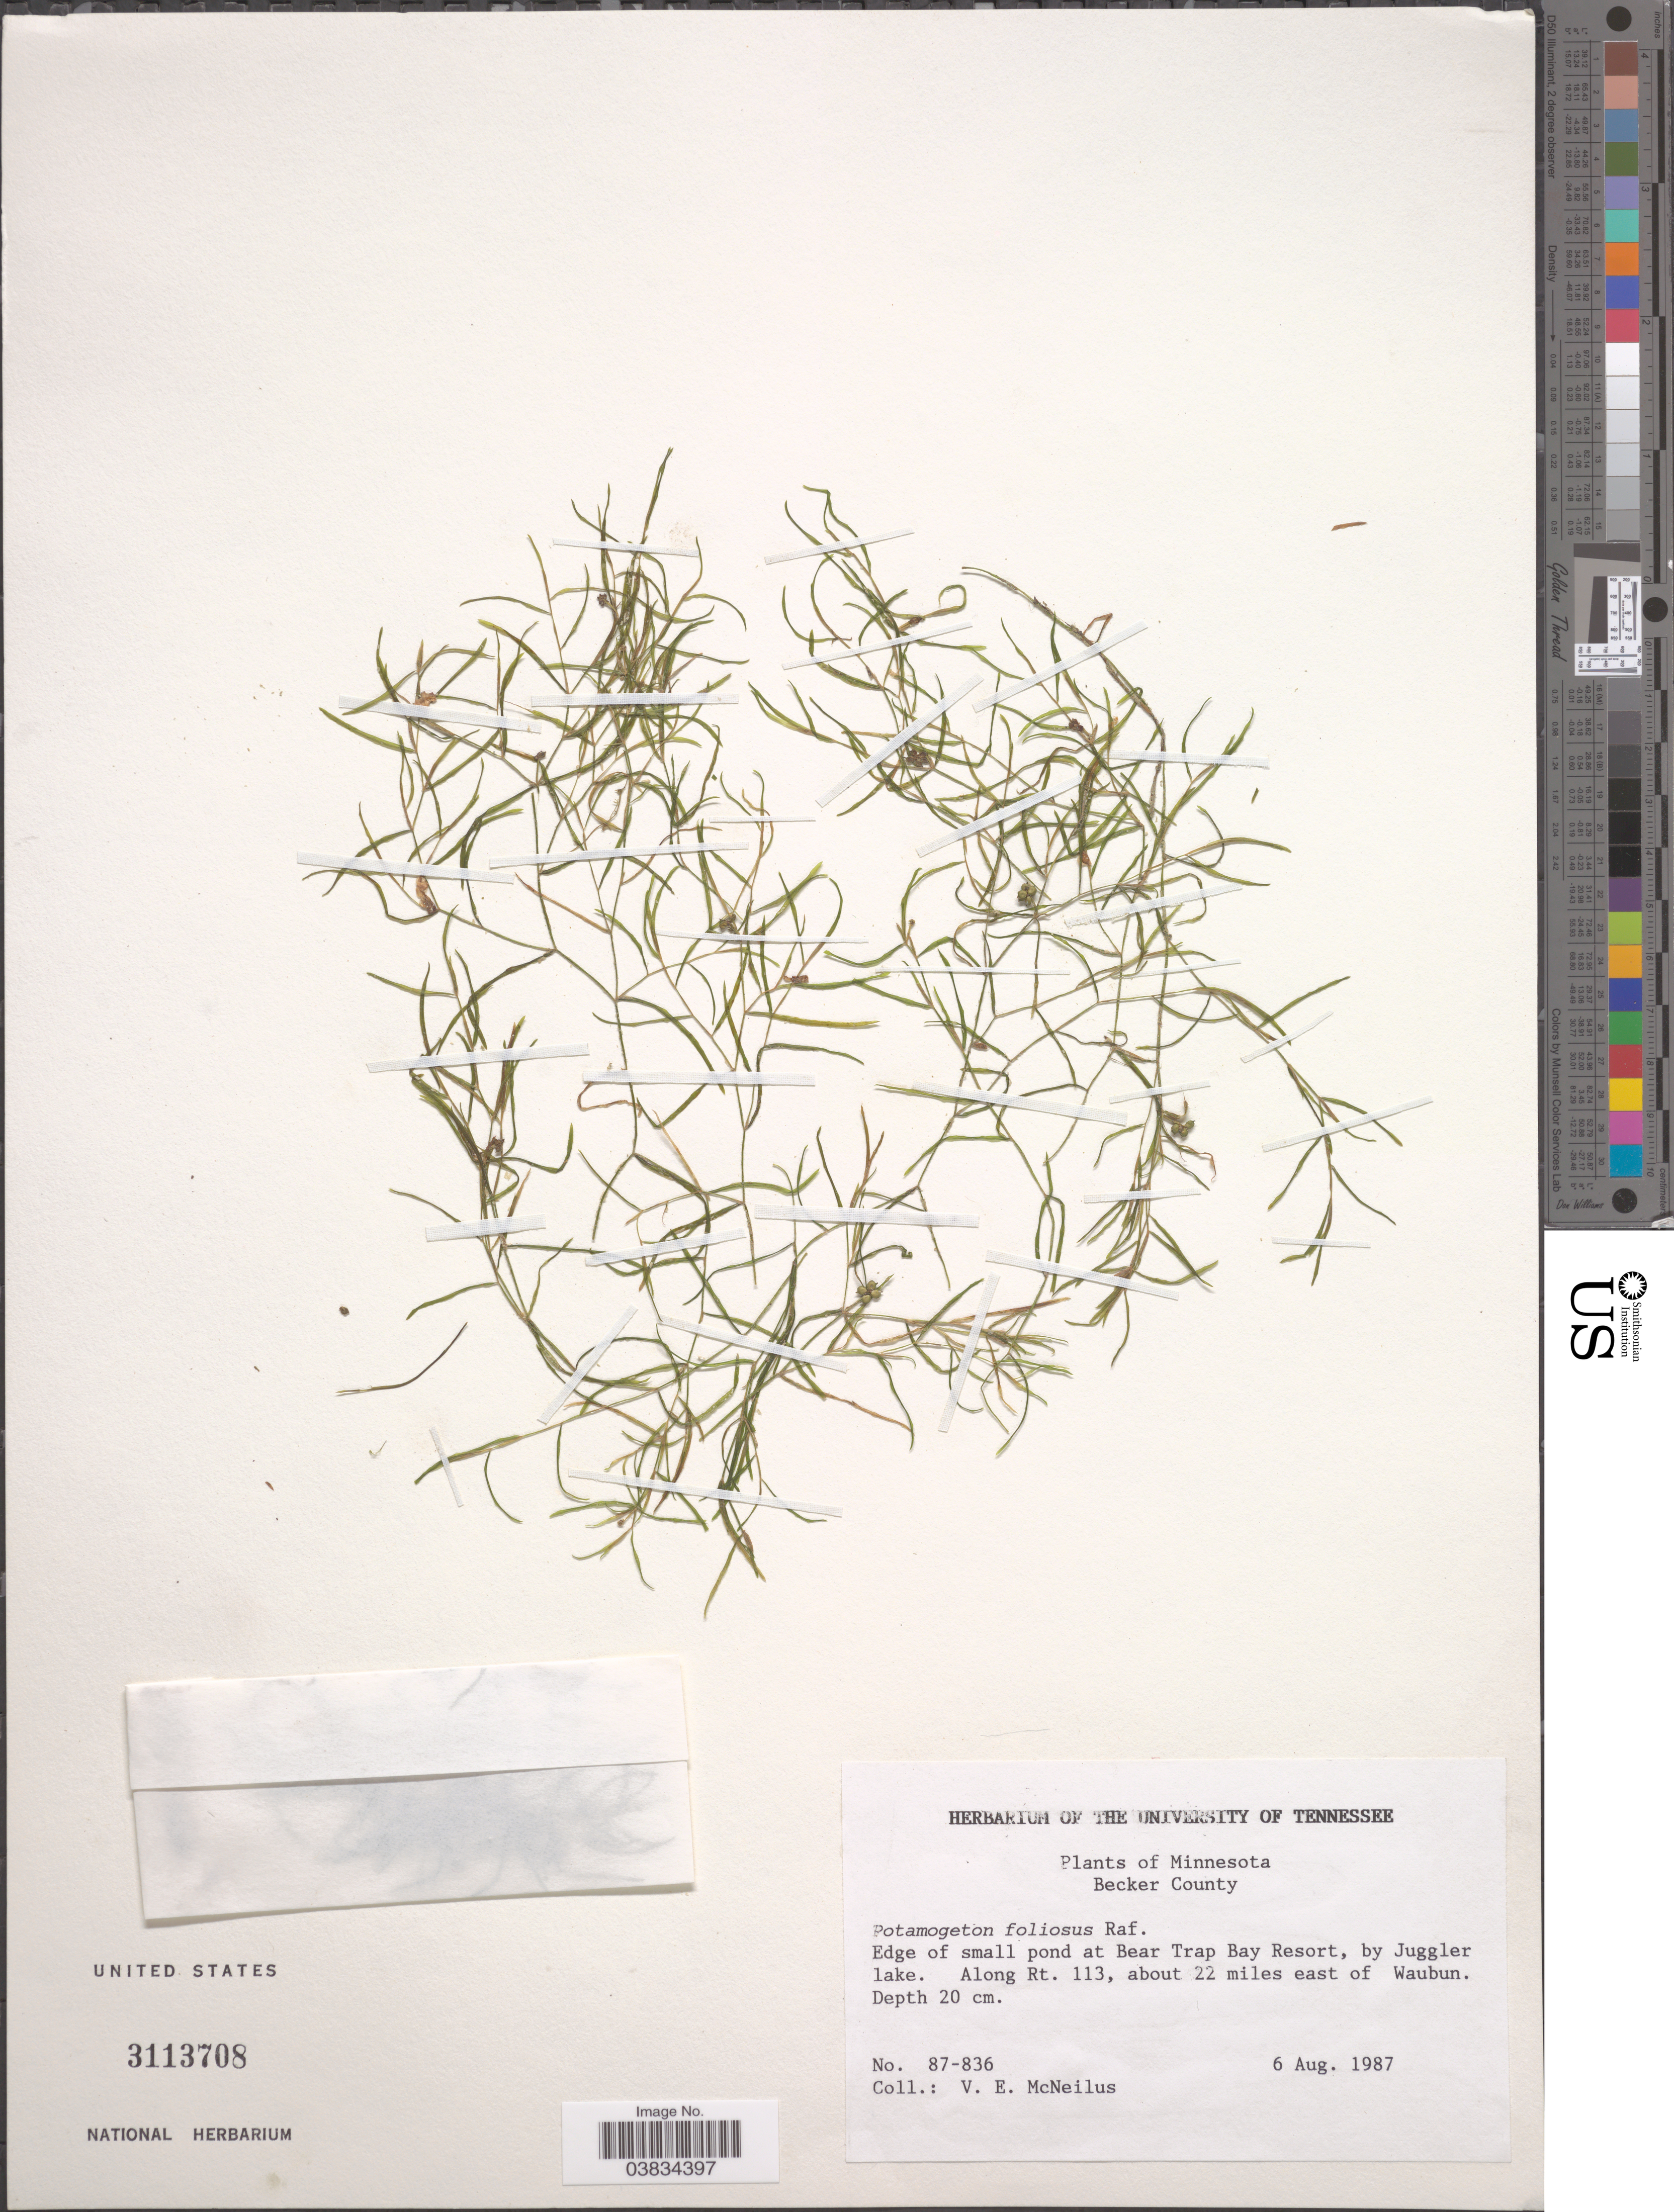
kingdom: Plantae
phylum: Tracheophyta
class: Liliopsida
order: Alismatales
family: Potamogetonaceae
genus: Potamogeton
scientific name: Potamogeton foliosus var. foliosus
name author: Raf.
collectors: V. Mcneilus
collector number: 87-836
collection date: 1987-08-06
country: United States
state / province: Minnesota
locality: Becker County. Edge of small pond at Bear Trap Bay Resort, by Juggler lake. Along Rt. 113, about 22 miles east of Waubun.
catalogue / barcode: US 3113708